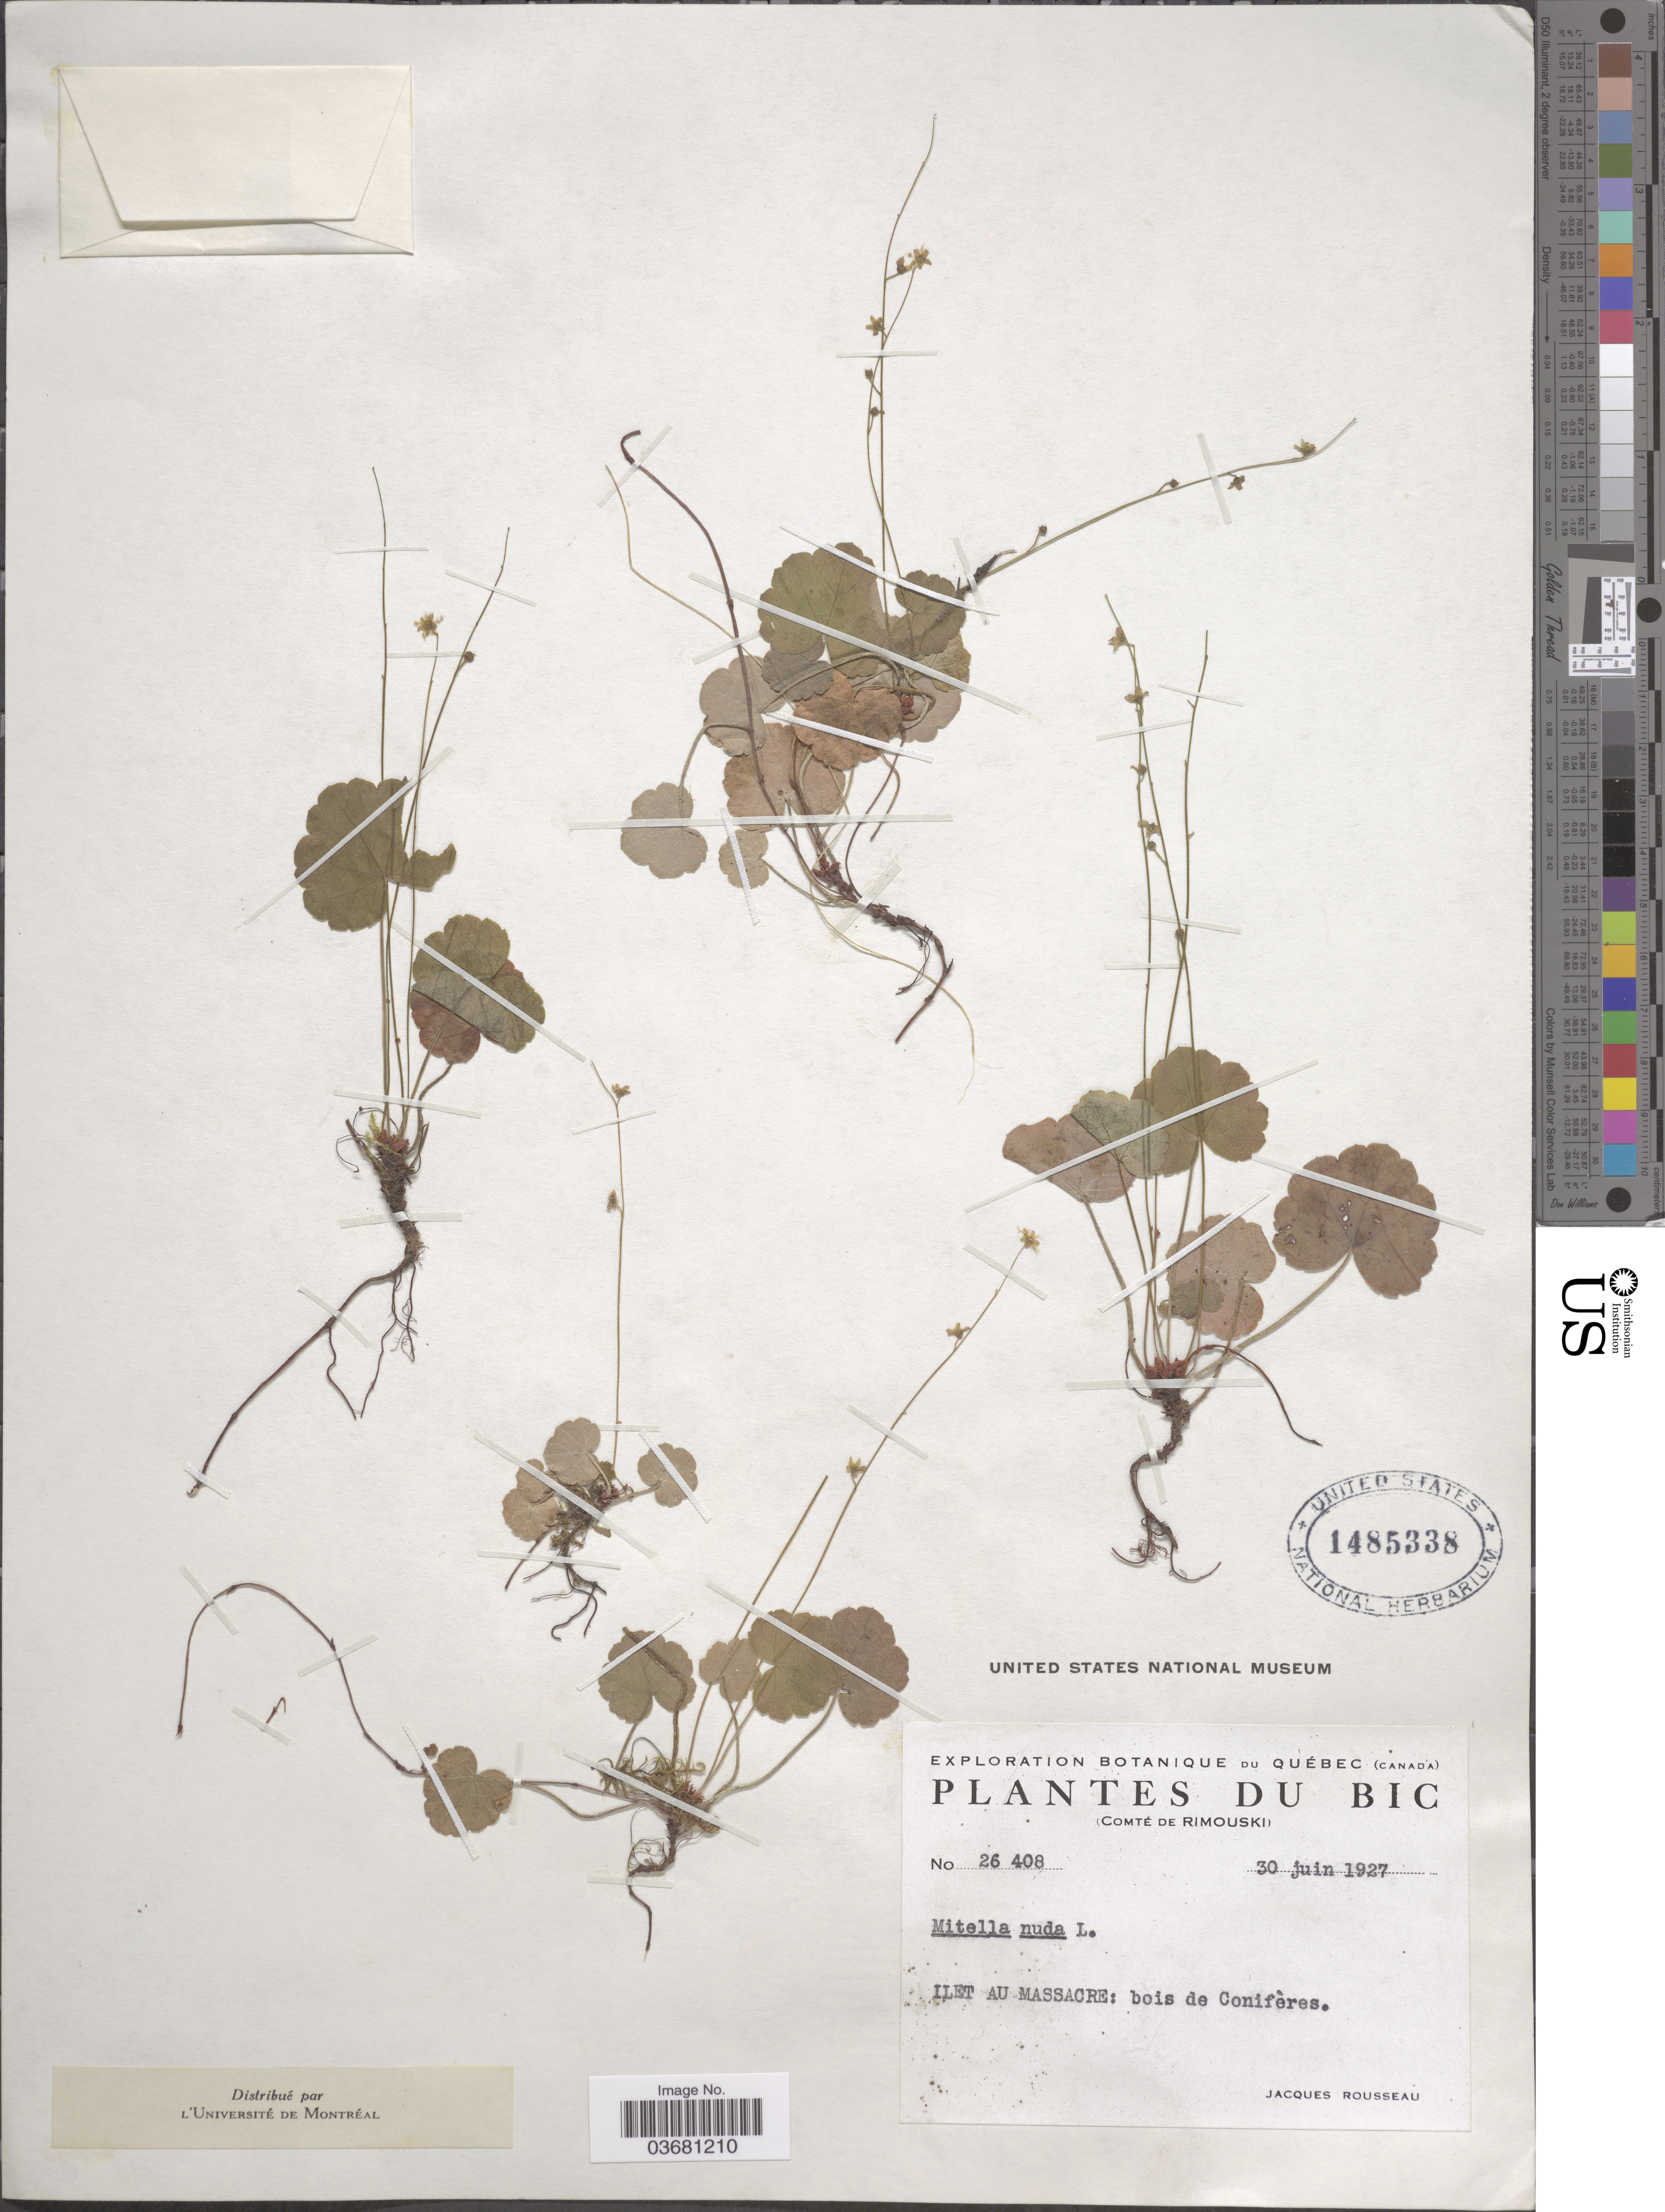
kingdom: Plantae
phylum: Tracheophyta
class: Magnoliopsida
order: Saxifragales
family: Saxifragaceae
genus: Mitella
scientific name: Mitella nuda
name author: L.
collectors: J. Rousseau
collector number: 26408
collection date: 1927-06-30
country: Canada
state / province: Quebec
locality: Exploration Botanique du Québec (Canada). Du Bic. (Comté de Rimouski). Ilet au Massacre: bois de Conifères.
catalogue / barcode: US 1485338